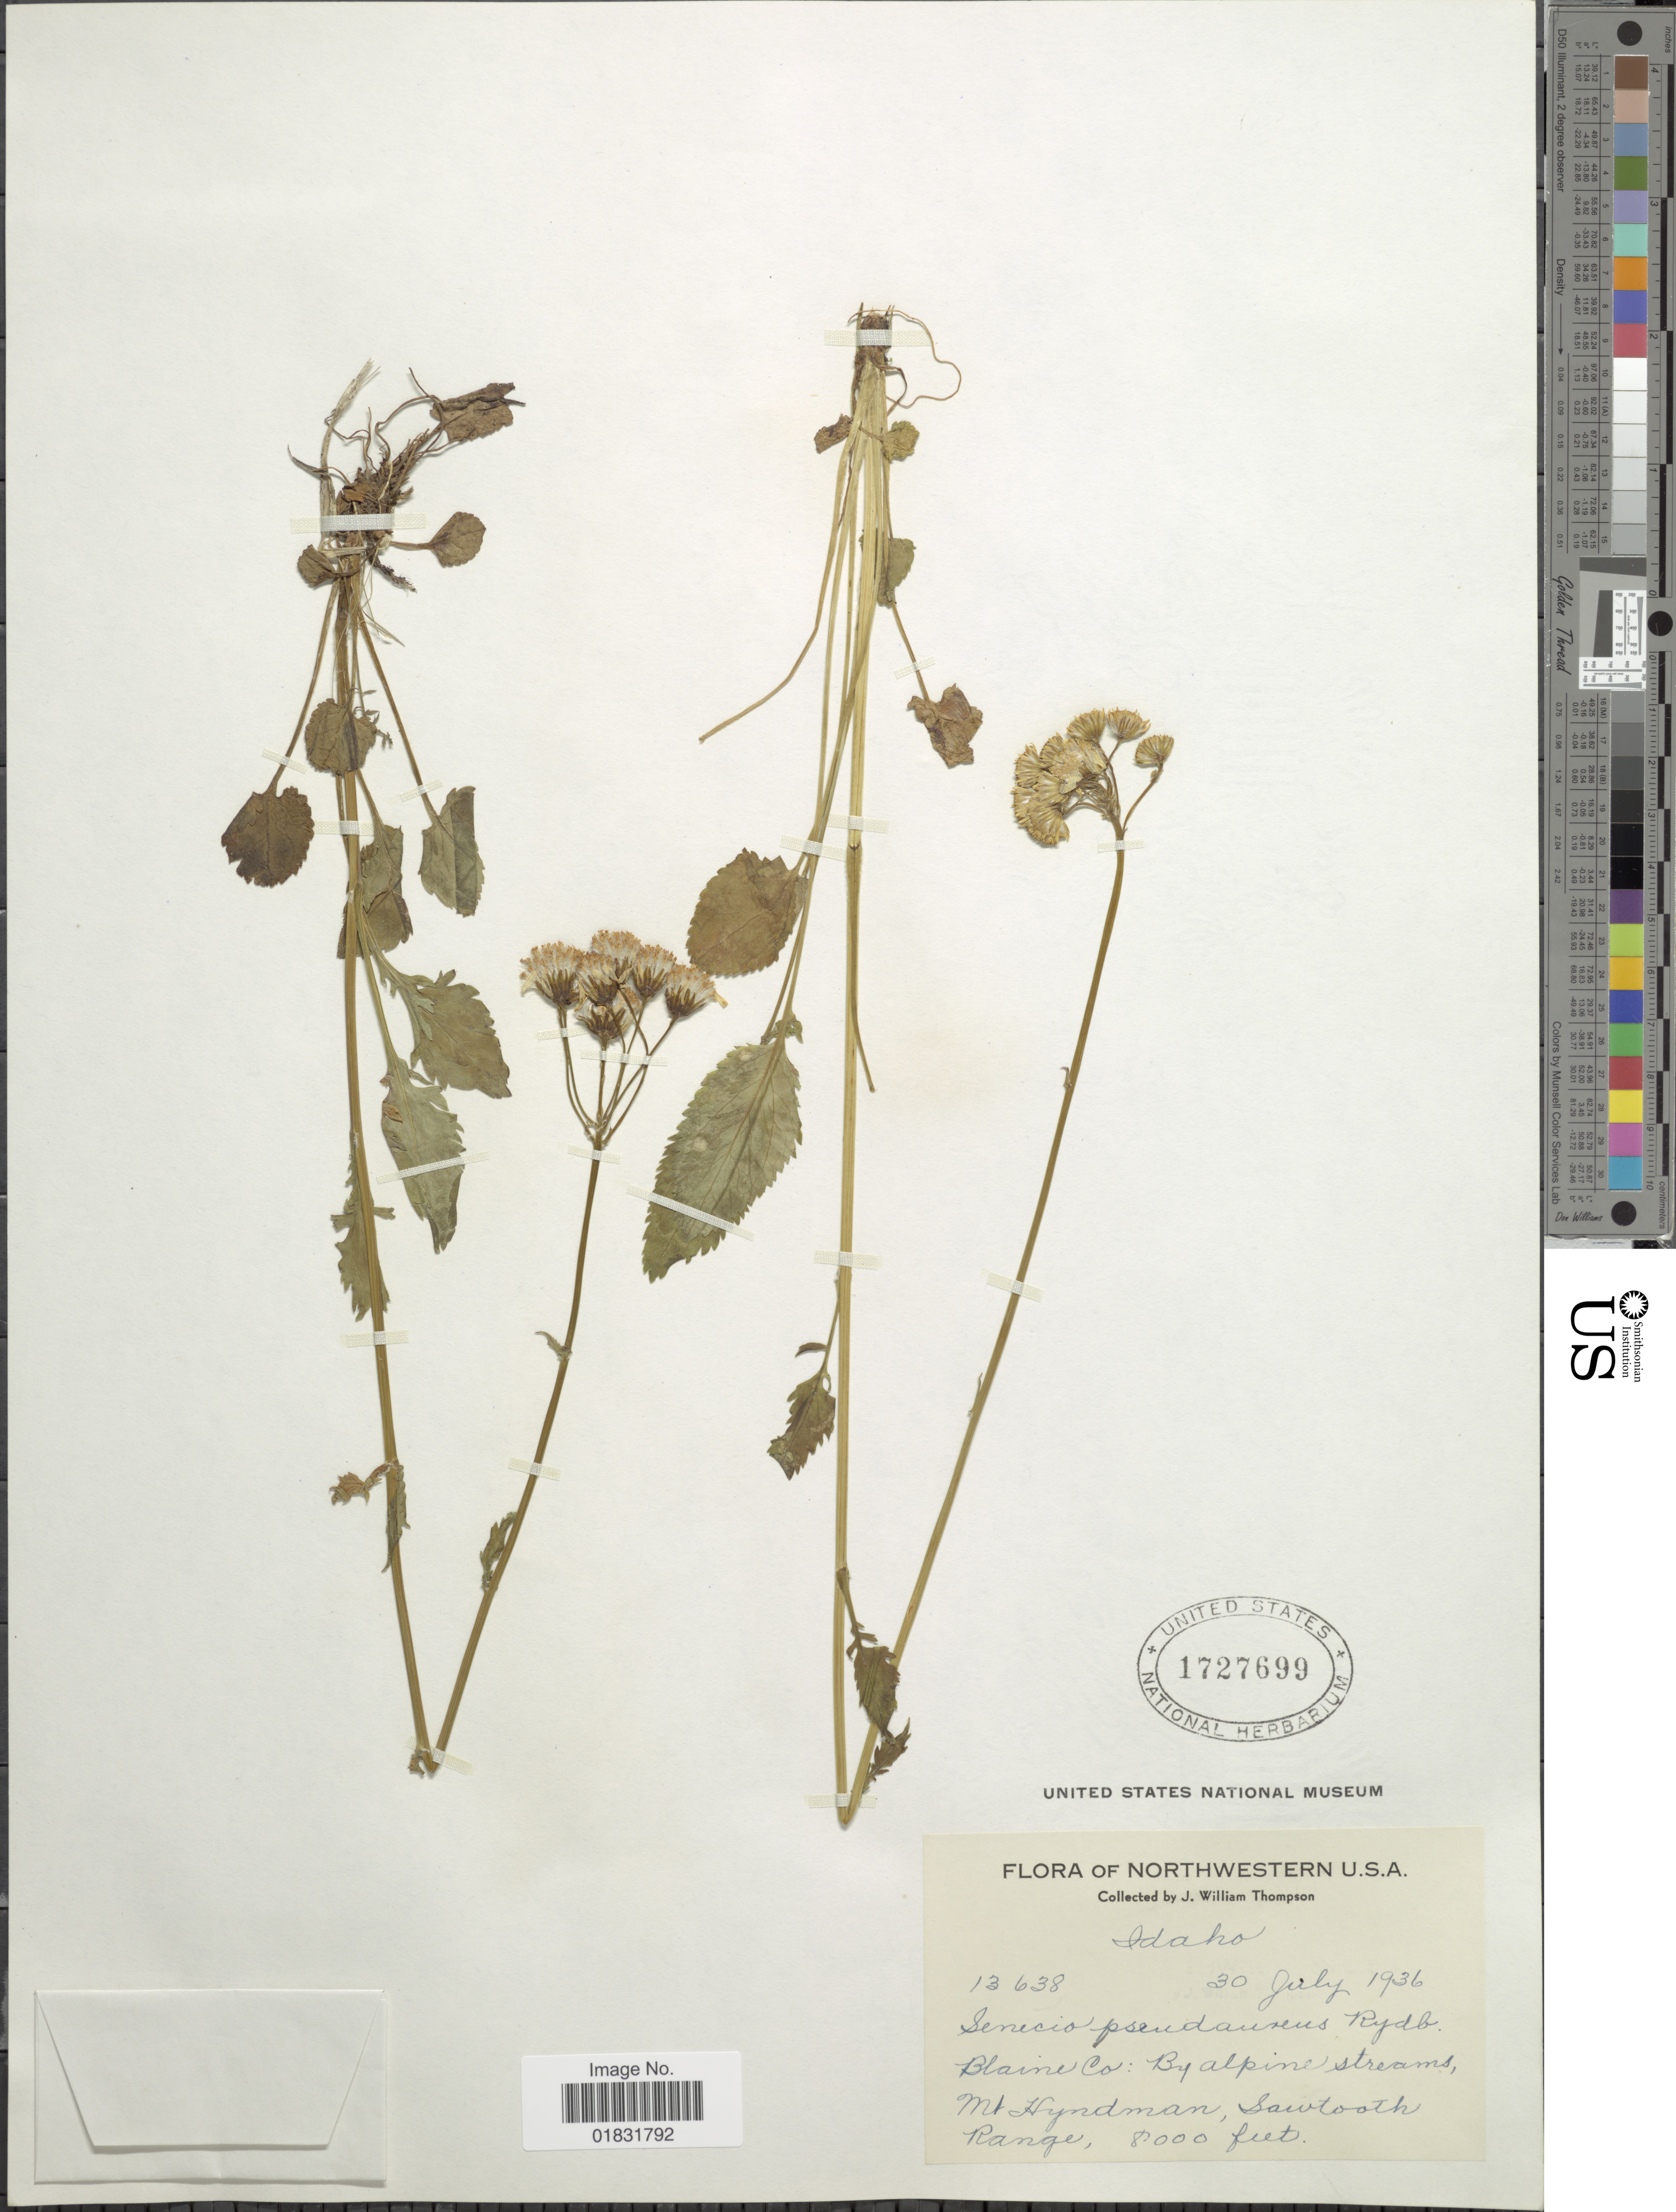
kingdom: Plantae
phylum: Tracheophyta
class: Magnoliopsida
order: Asterales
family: Asteraceae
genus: Packera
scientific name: Packera pseudaurea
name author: (Rydb.) W.A. Weber & Á. Löve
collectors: J. W. Thompson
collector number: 13638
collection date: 1936-07-30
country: United States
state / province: Idaho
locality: Northwestern U.S.A., Blaine Co: By alpine streams, Mt Hyndman, Sawtooth Range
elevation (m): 2438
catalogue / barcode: US 1727699